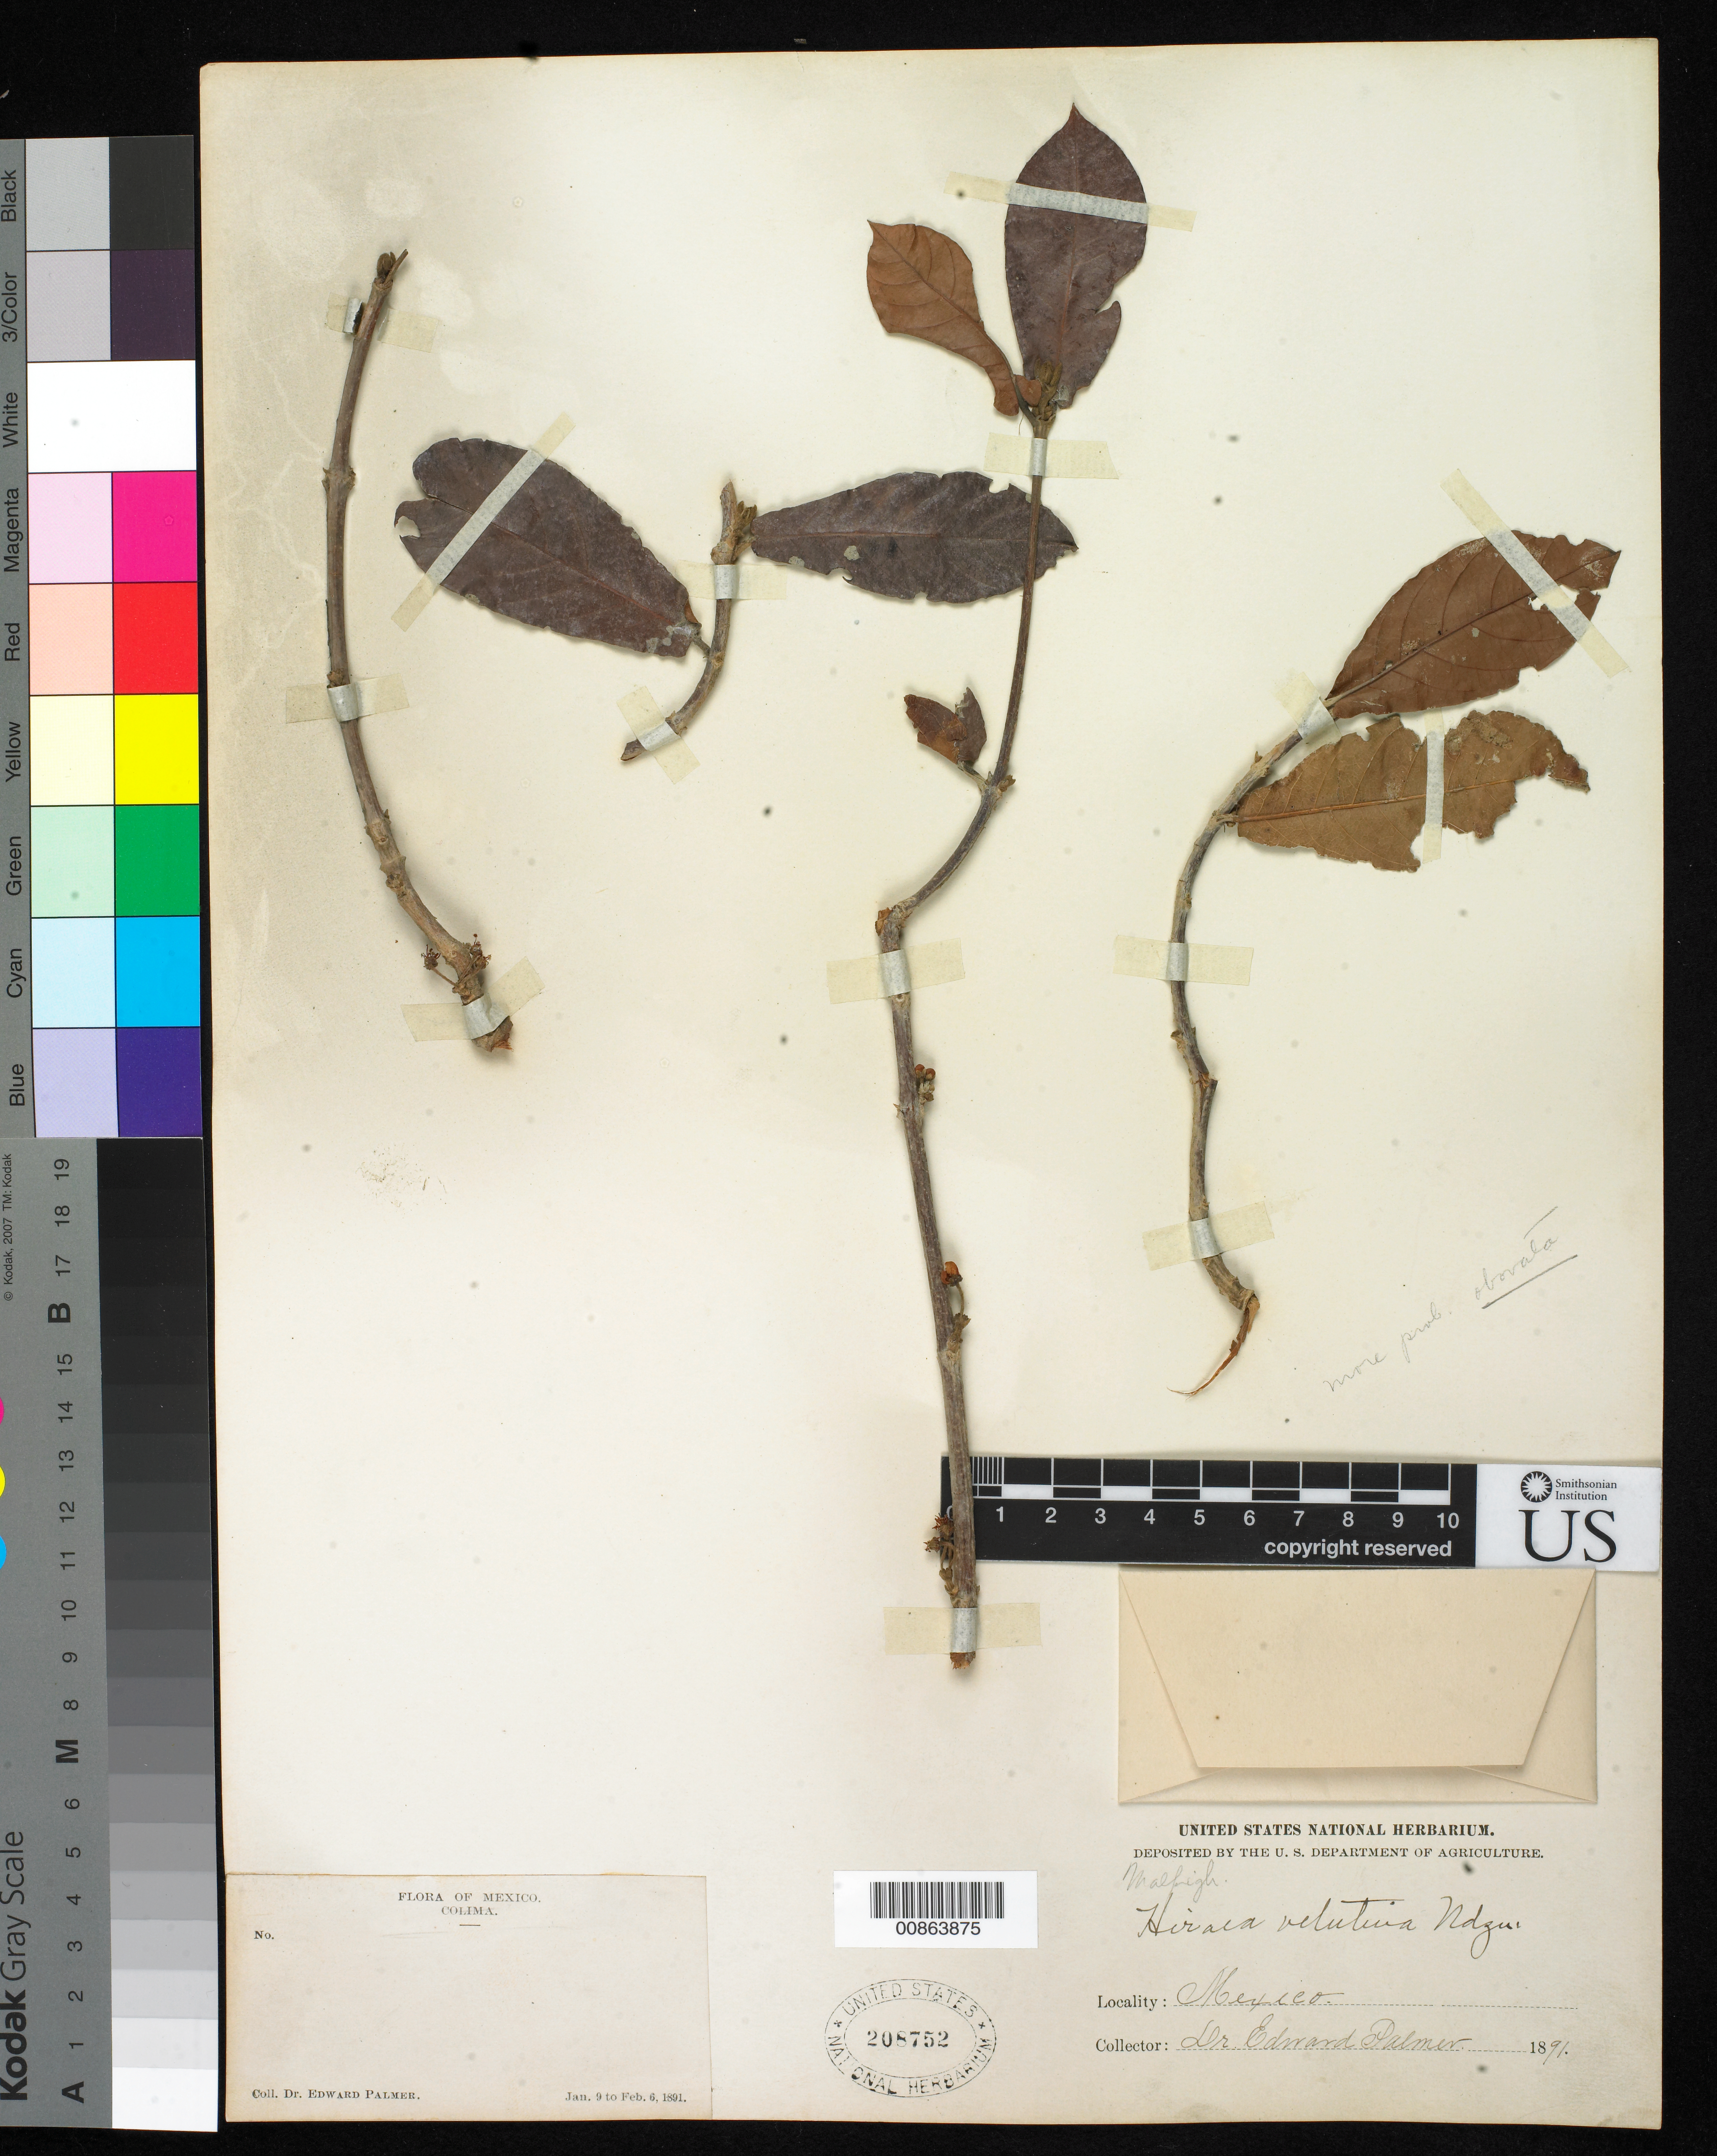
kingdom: Plantae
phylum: Tracheophyta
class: Magnoliopsida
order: Malpighiales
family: Malpighiaceae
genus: Hiraea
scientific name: Hiraea obovata (Kunth) Nied., nom. illeg.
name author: (Kunth) Nied.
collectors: E. Palmer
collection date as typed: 09 Jan 1891 to 06 Feb 1891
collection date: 1891-01-09/1891-02-06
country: Mexico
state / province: Colima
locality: Colima.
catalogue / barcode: US 208752